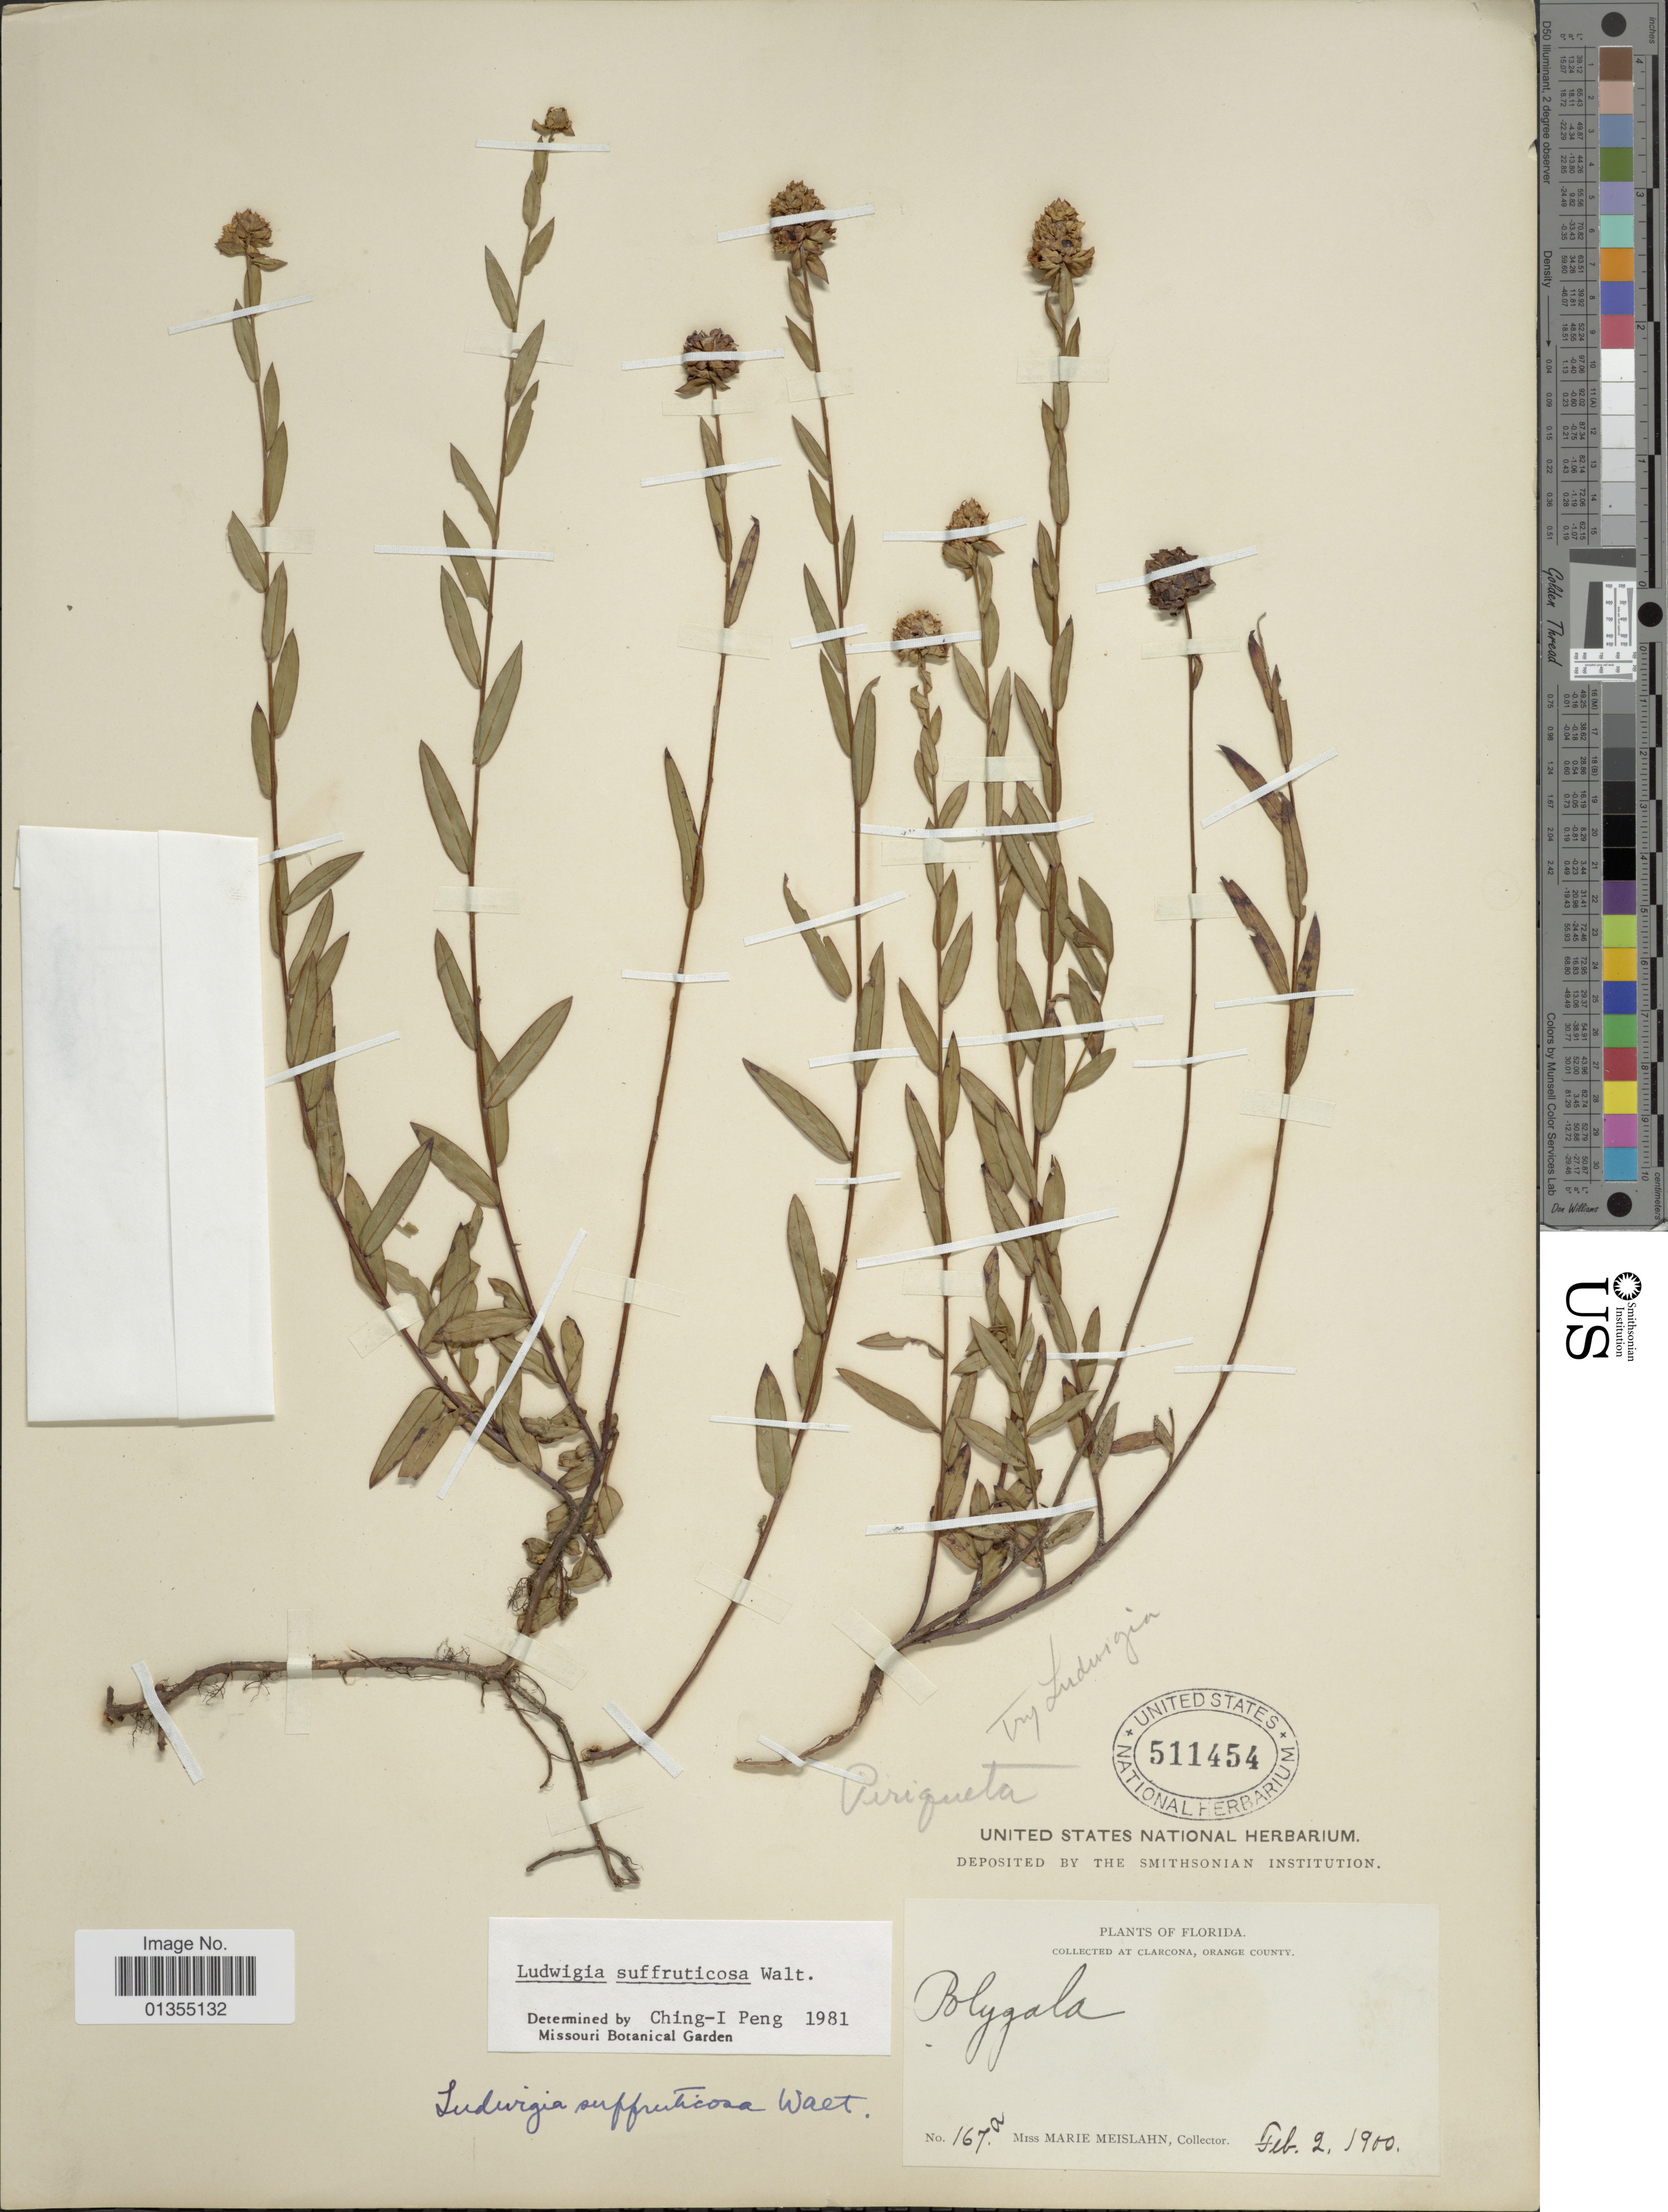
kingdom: Plantae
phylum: Tracheophyta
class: Magnoliopsida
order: Myrtales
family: Onagraceae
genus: Ludwigia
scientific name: Ludwigia suffruticosa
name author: Walter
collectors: M. Meislahn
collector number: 167a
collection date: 1900-02-02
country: United States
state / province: Florida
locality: Clarcona, Orange County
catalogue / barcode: US 511454